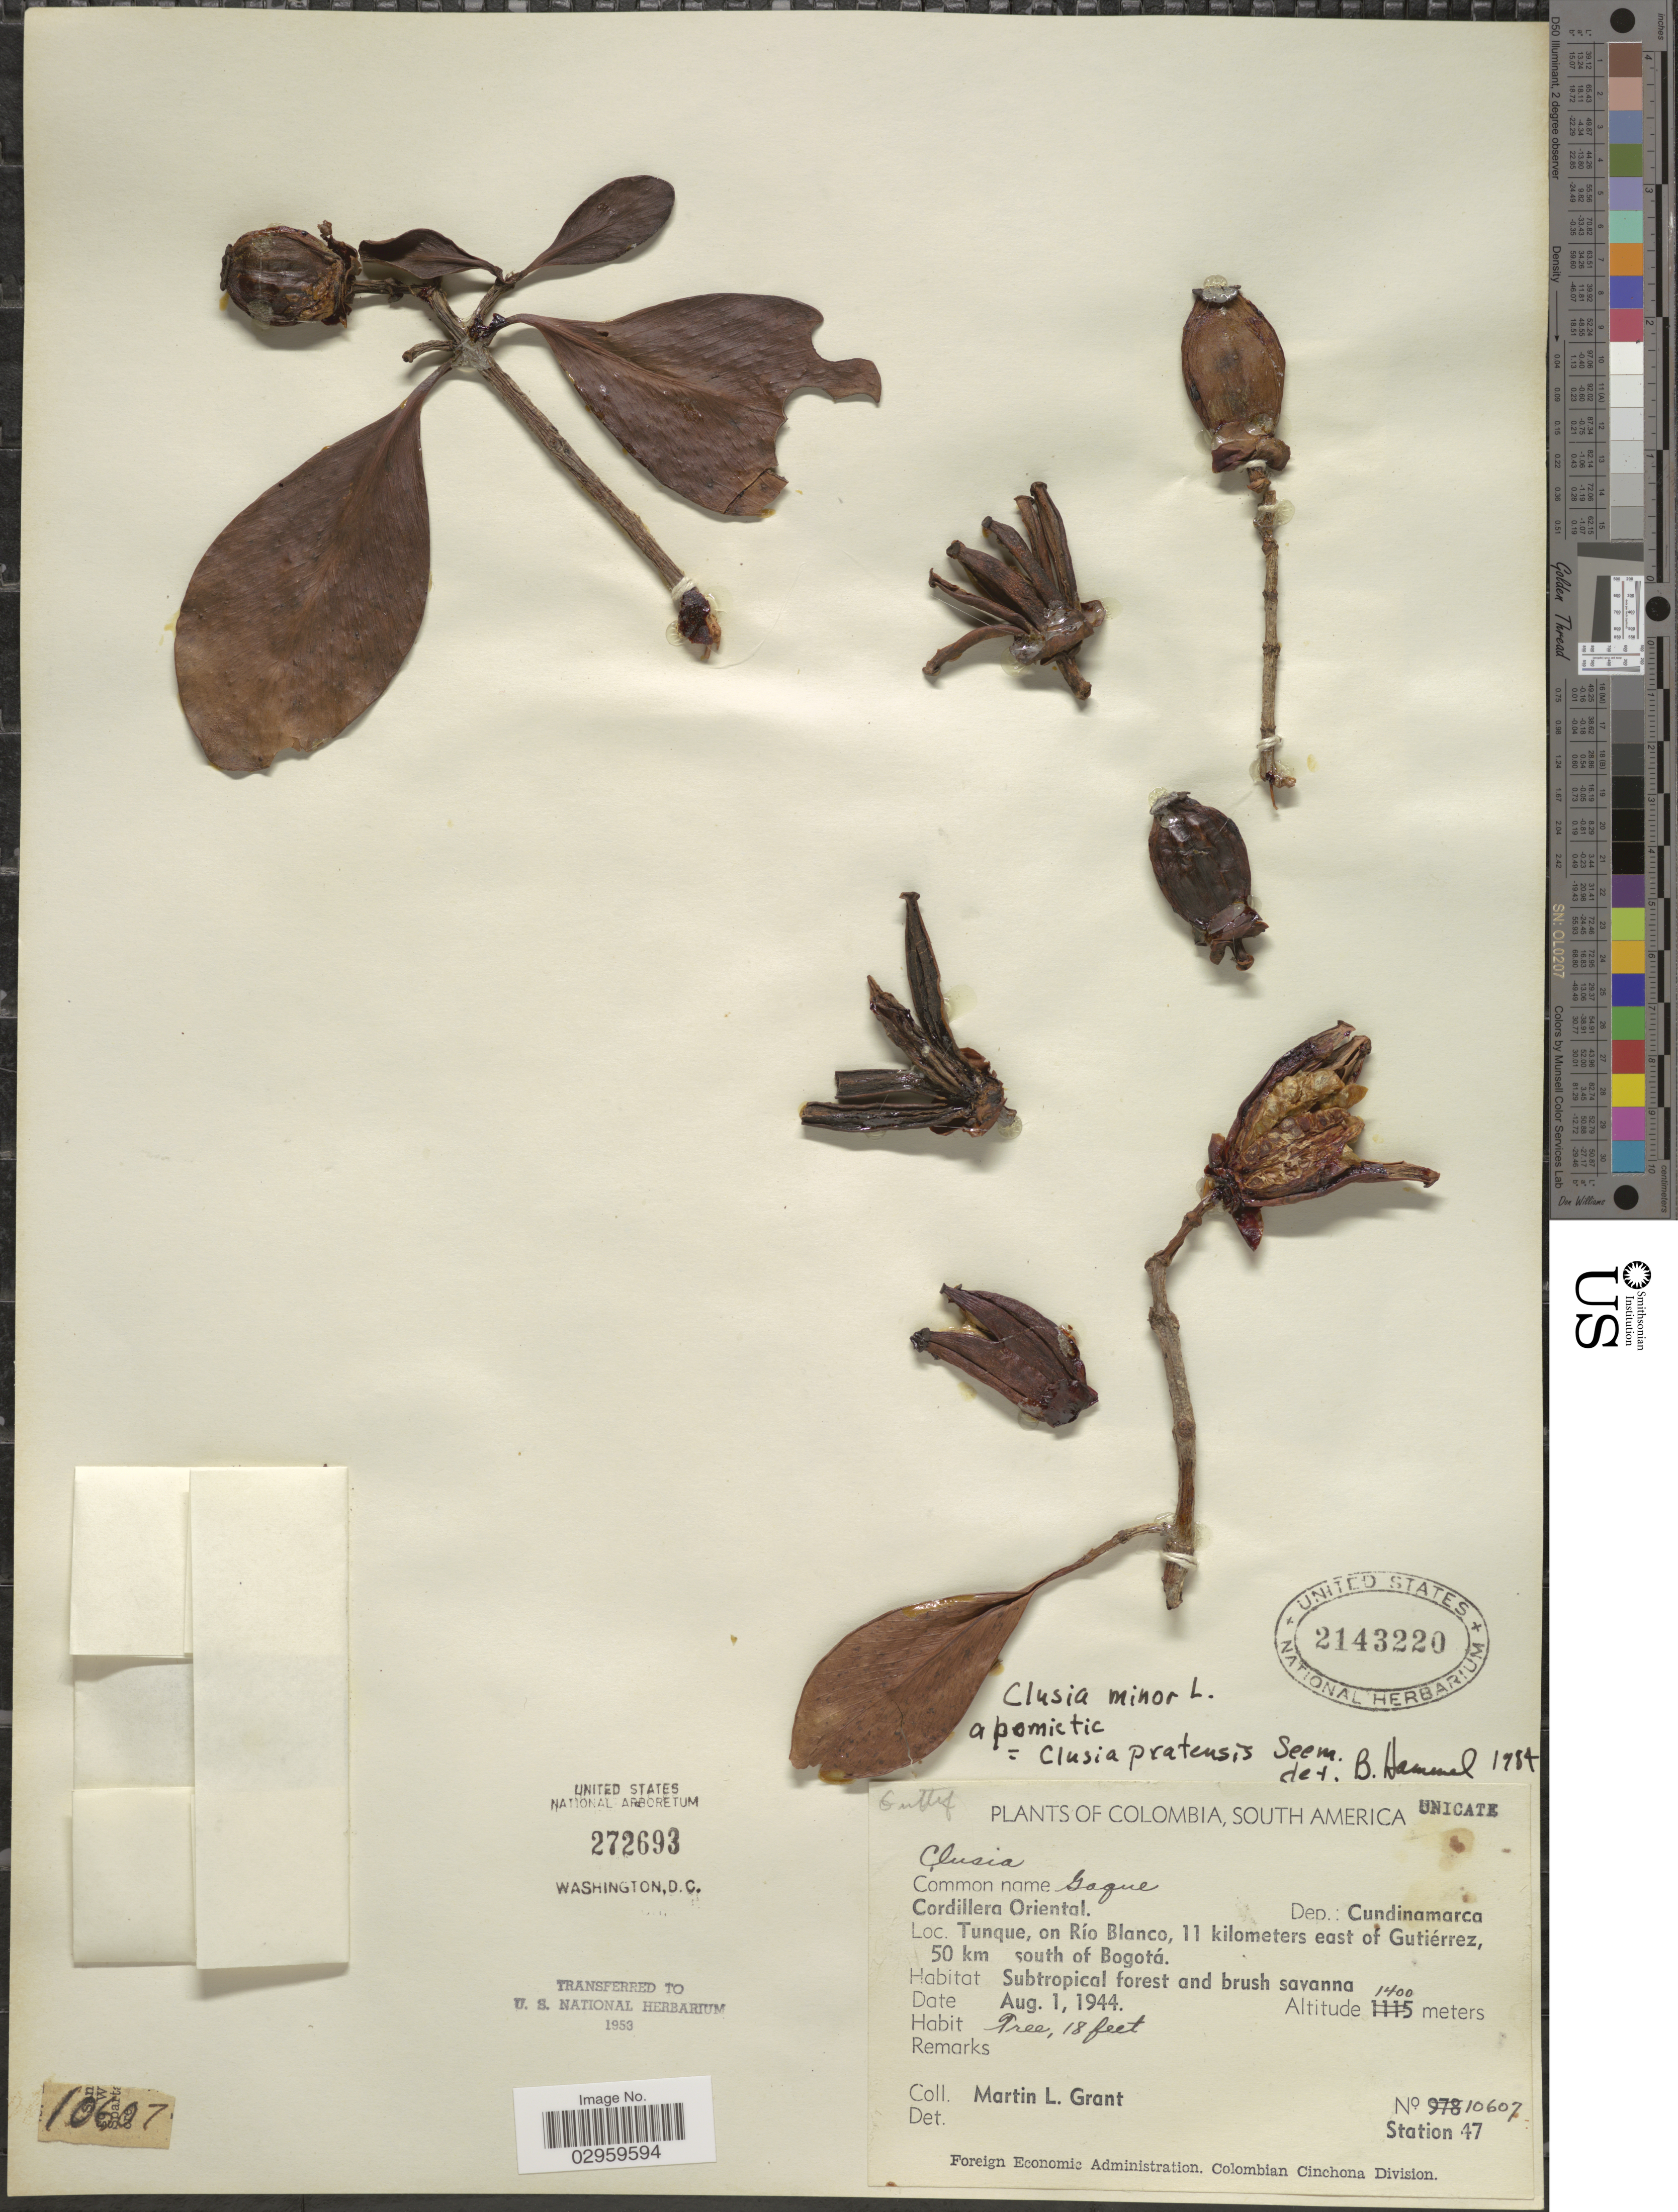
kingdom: Plantae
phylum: Tracheophyta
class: Magnoliopsida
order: Malpighiales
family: Clusiaceae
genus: Clusia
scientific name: Clusia minor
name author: L.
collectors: M. L. Grant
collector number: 10607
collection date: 1944-08-01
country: Colombia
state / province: Cundinamarca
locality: Cordillera Oriental, Dep.: Cundinamarca. Tunque, on Río Blanco, 11 kilometers east of Gutiérrez, 50 km south of Bogotá. Station 47.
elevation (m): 1400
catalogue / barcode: US 2143220